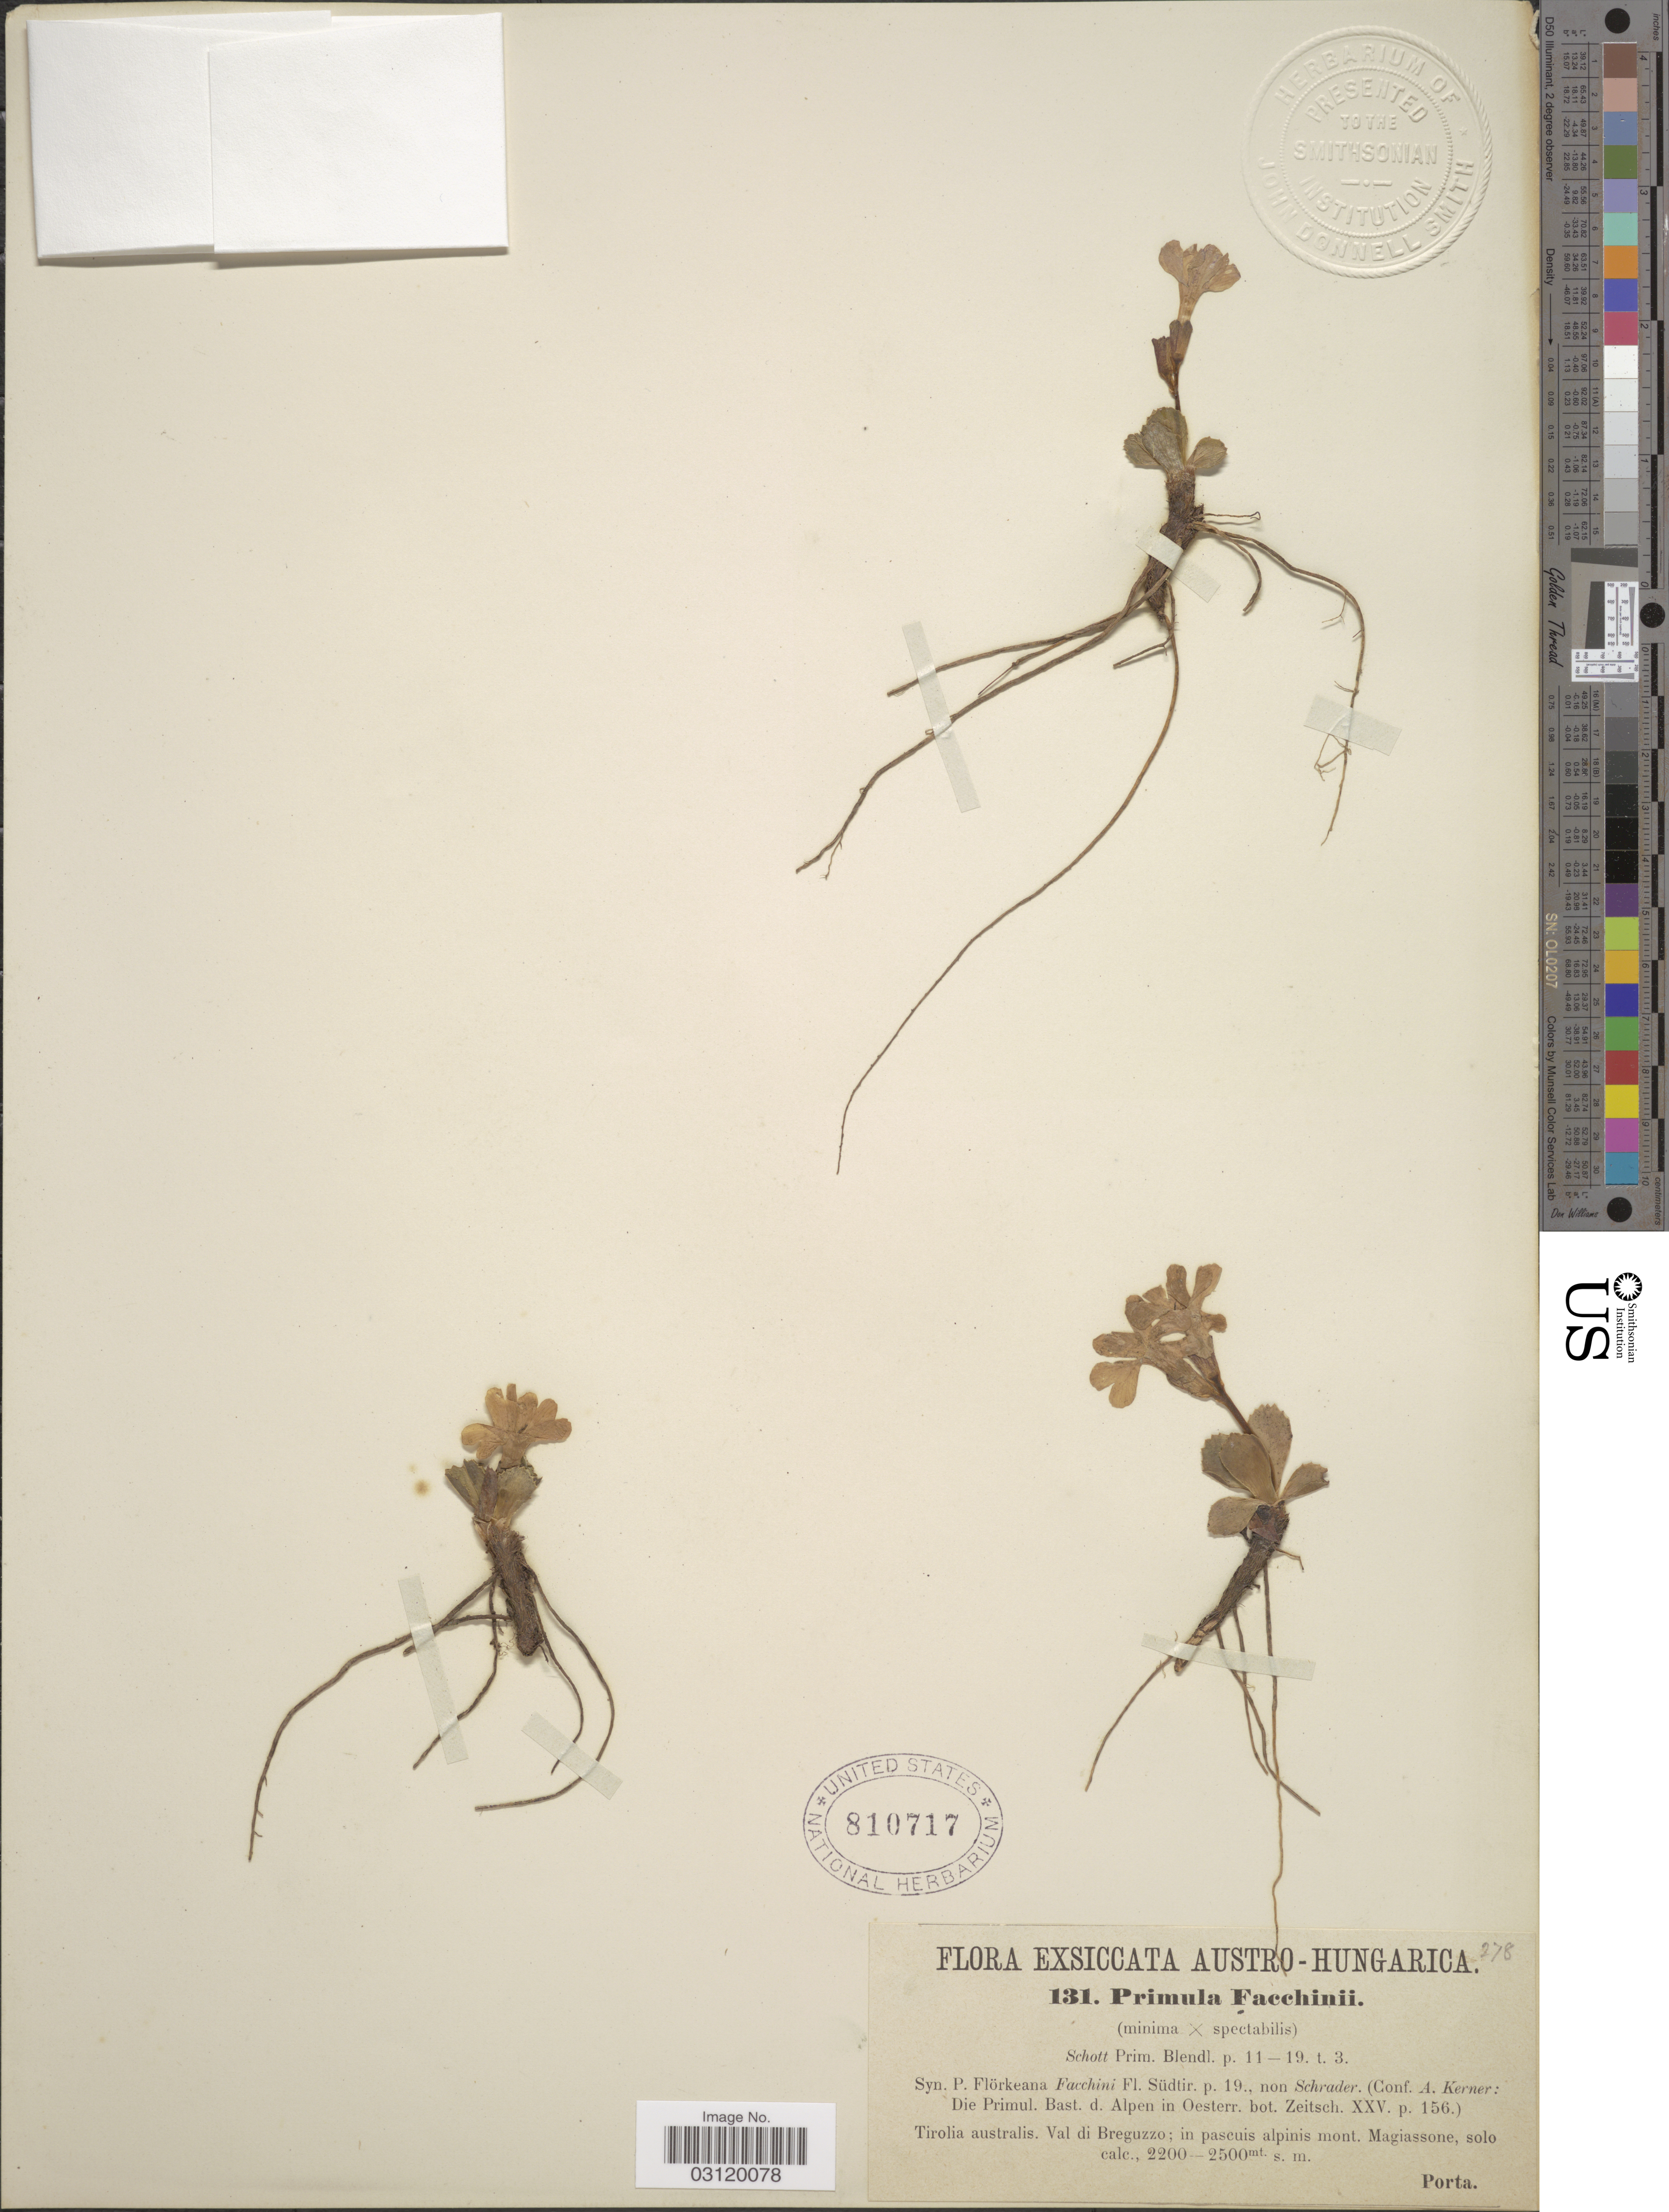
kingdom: Plantae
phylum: Tracheophyta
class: Magnoliopsida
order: Ericales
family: Primulaceae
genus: Primula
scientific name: Primula x facchinii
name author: Schott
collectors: -- Porta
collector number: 131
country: Italy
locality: Austro-Hungarica. Tirolia australis. Val di Breguzzo; in pascuis alpinis mont. Magiassone.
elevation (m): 2200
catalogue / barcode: US 810717